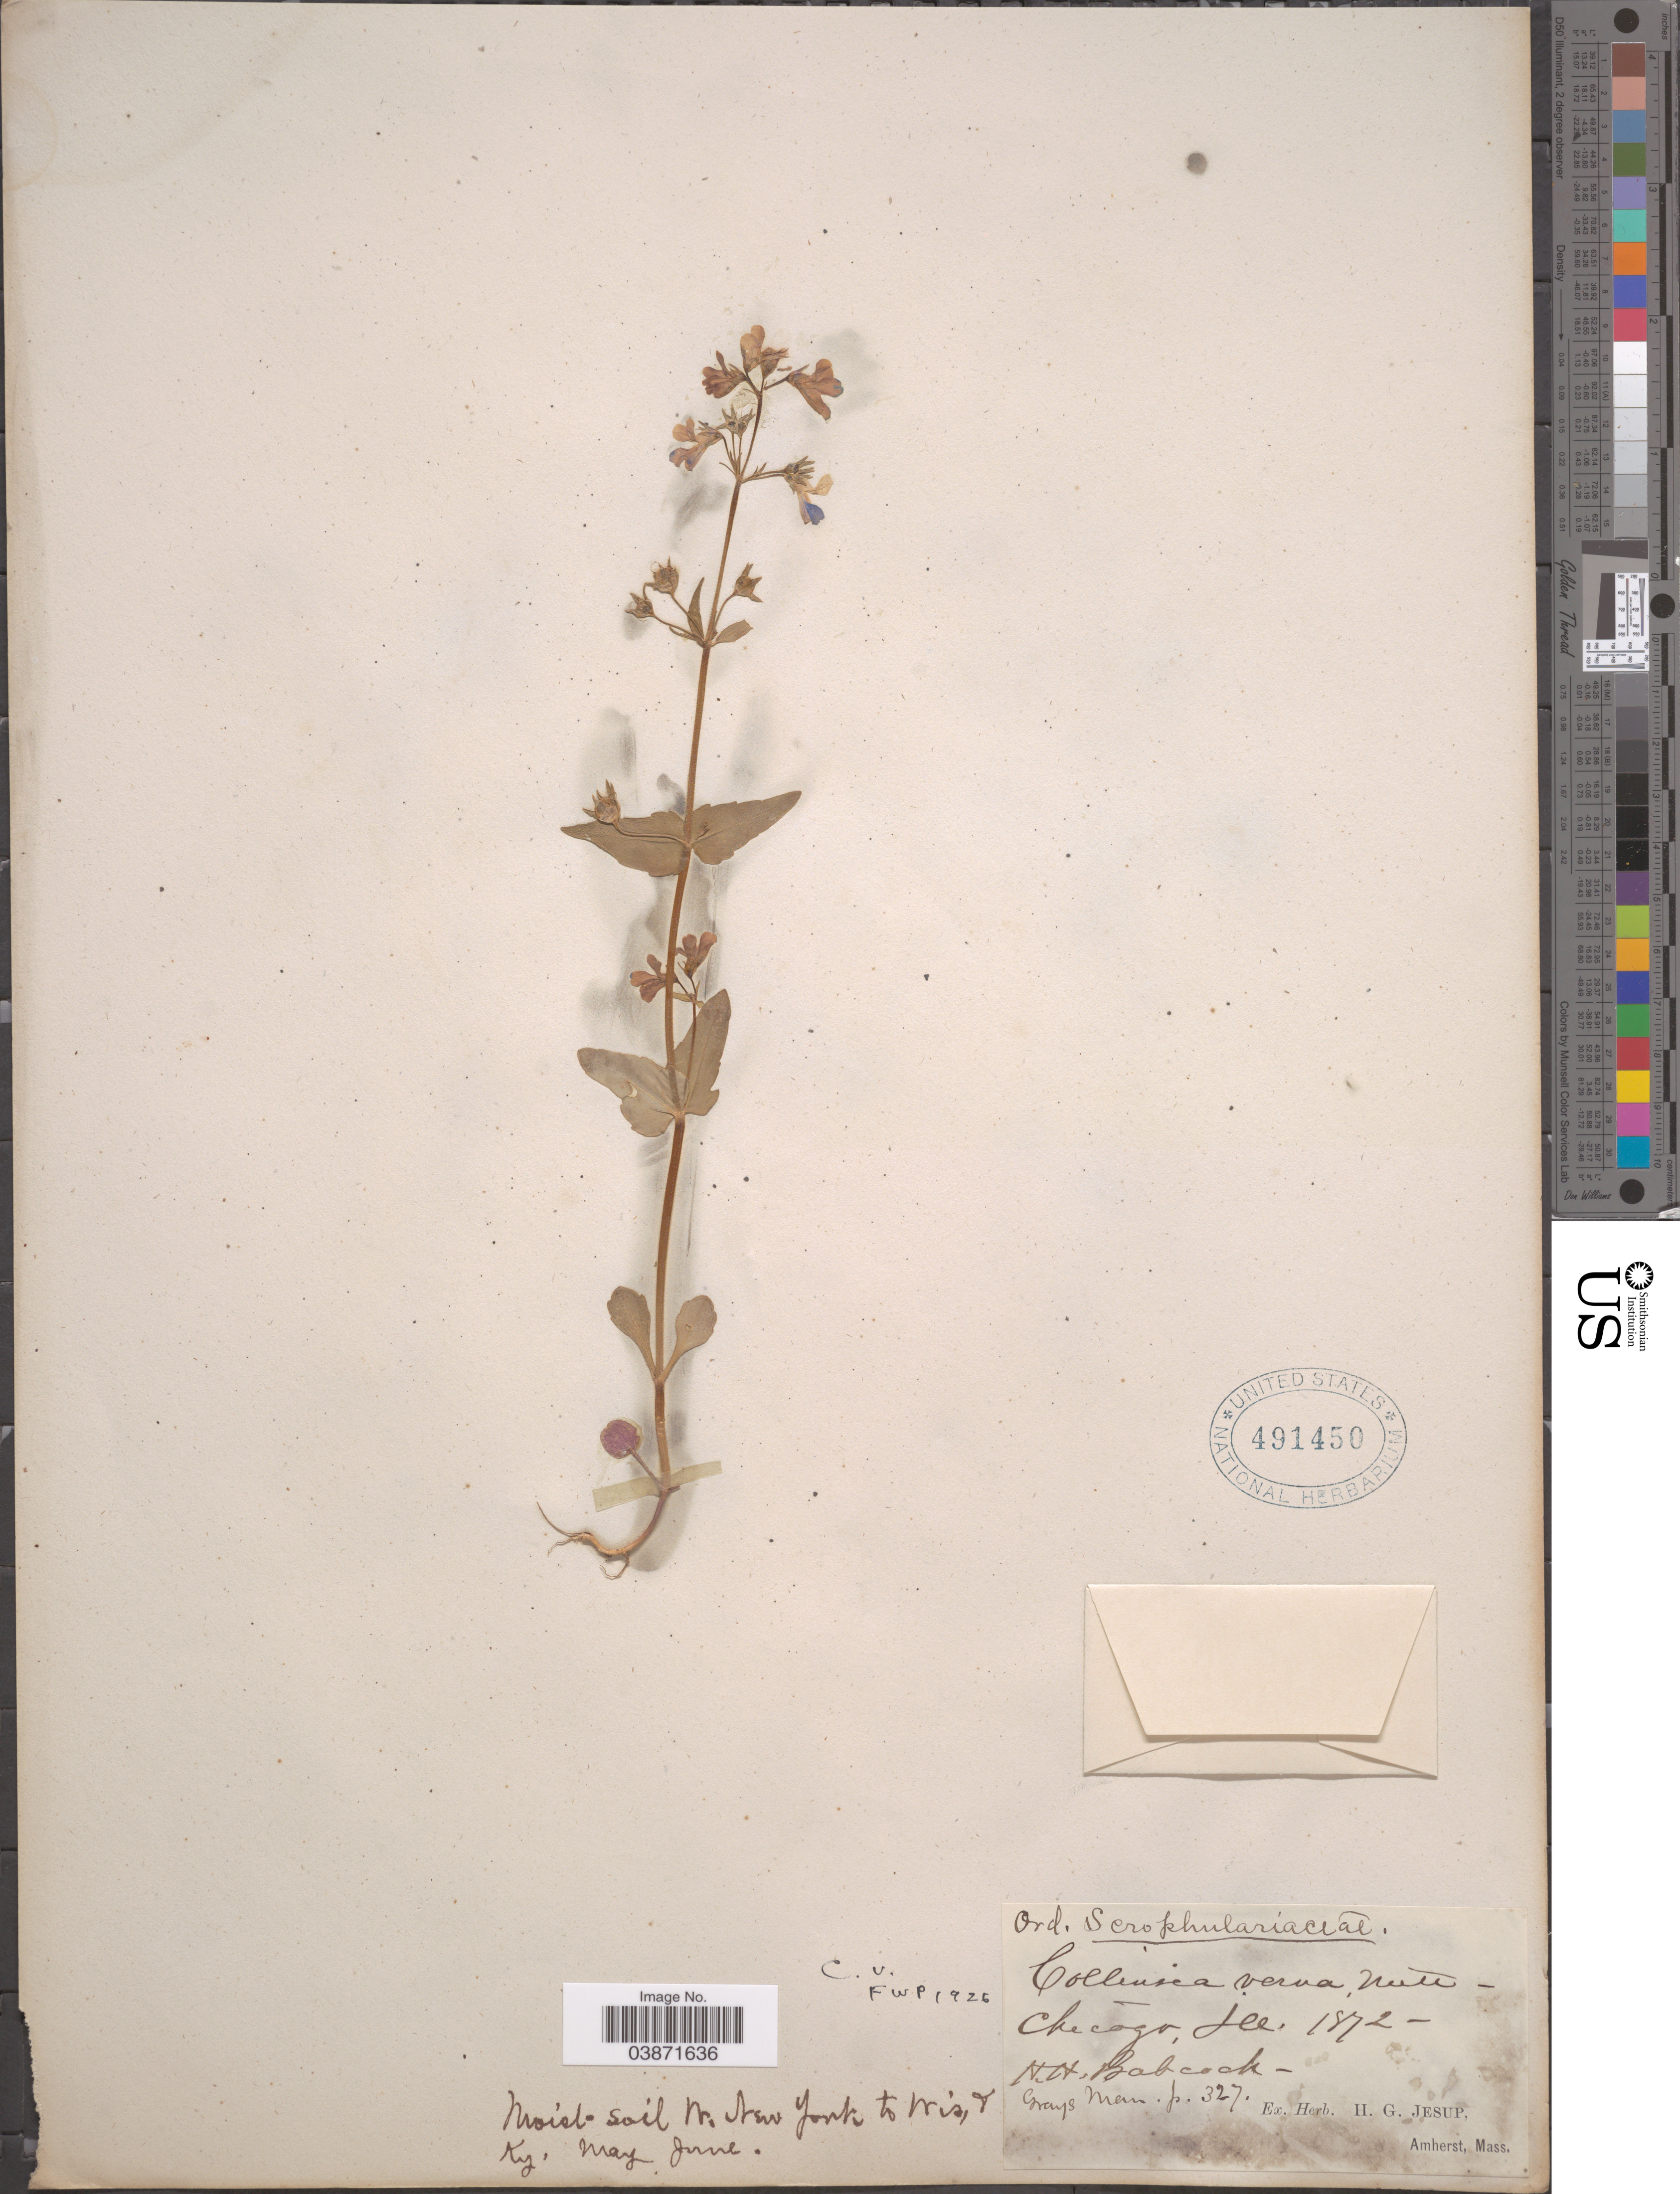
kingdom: Plantae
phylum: Tracheophyta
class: Magnoliopsida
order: Lamiales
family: Plantaginaceae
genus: Collinsia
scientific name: Collinsia verna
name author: Nutt.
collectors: H. Babcock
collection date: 1872-05/1872-06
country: United States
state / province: Illinois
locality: Chicago. Moist soil N. New York to Wis. & Ky.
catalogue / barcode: US 491450